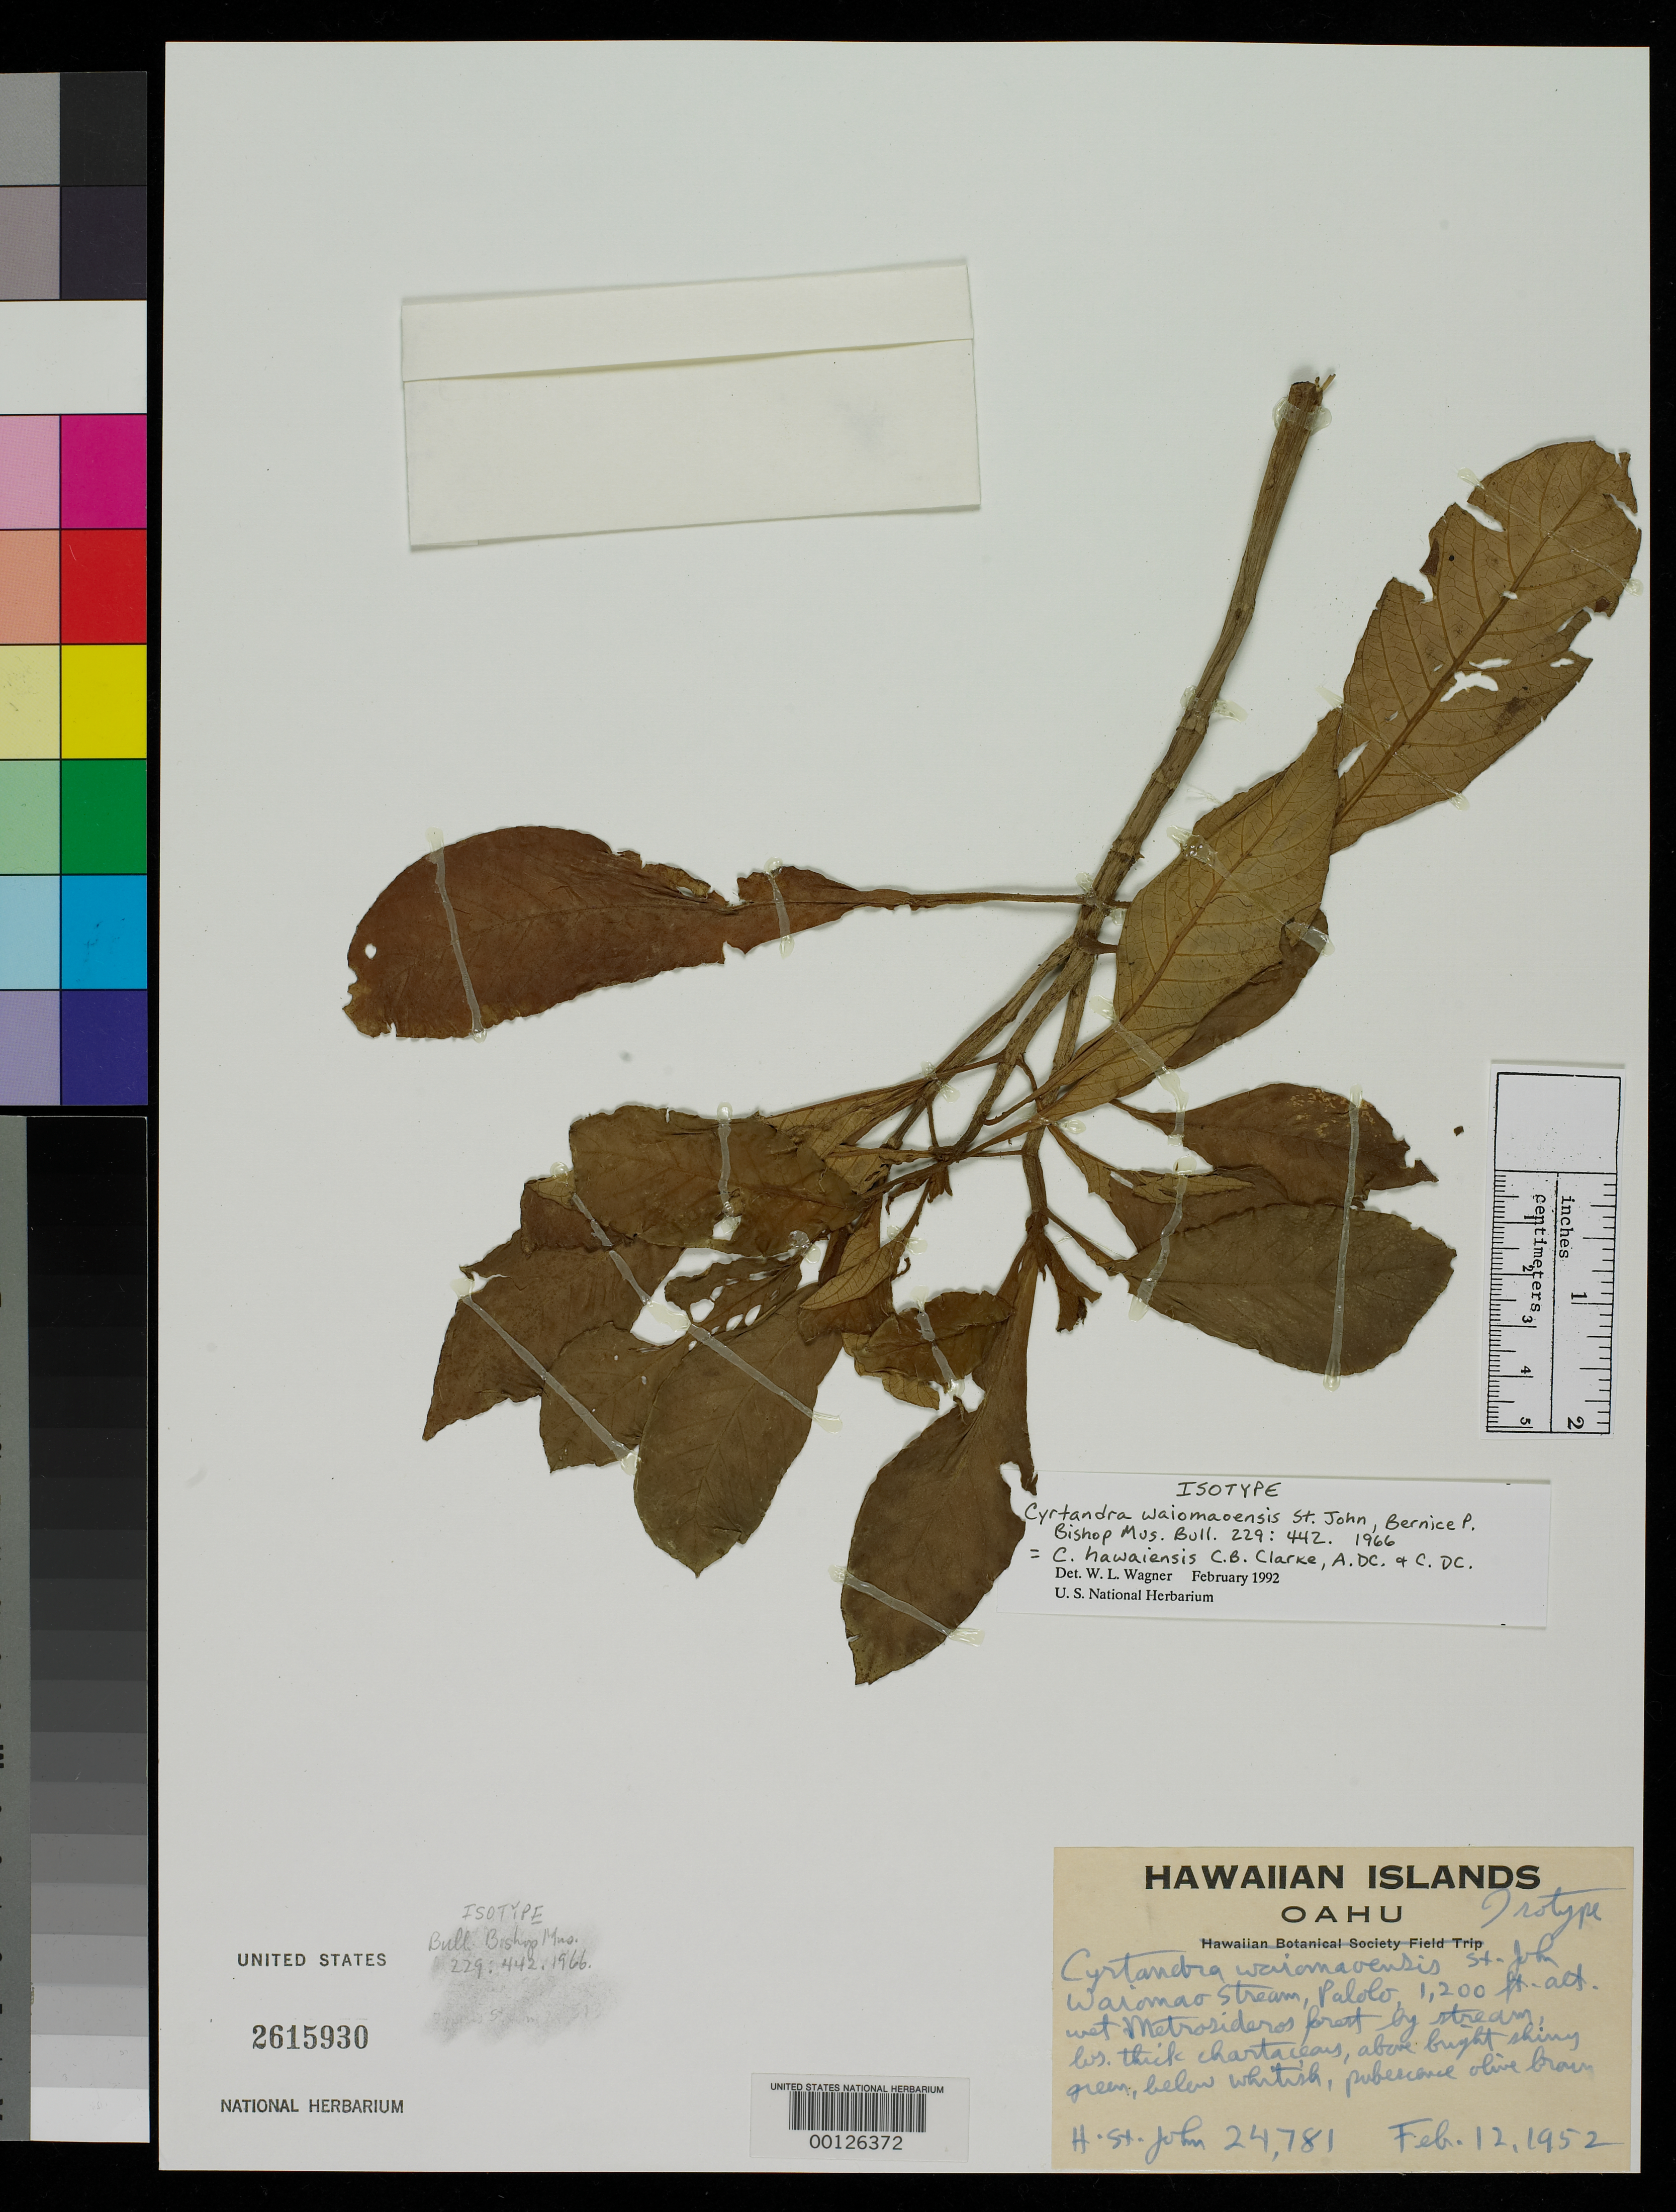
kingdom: Plantae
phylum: Tracheophyta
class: Magnoliopsida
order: Lamiales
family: Gesneriaceae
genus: Cyrtandra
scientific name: Cyrtandra waiomaoensis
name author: H. St. John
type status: Isotype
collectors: H. St. John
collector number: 24781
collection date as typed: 12 Feb 1952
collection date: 1952-02-12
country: United States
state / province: Hawaii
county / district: Honolulu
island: Oahu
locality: Waiomao Stream, Palolo.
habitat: Wet Metrosideros forest by stream.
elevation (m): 366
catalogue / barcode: US 2615930